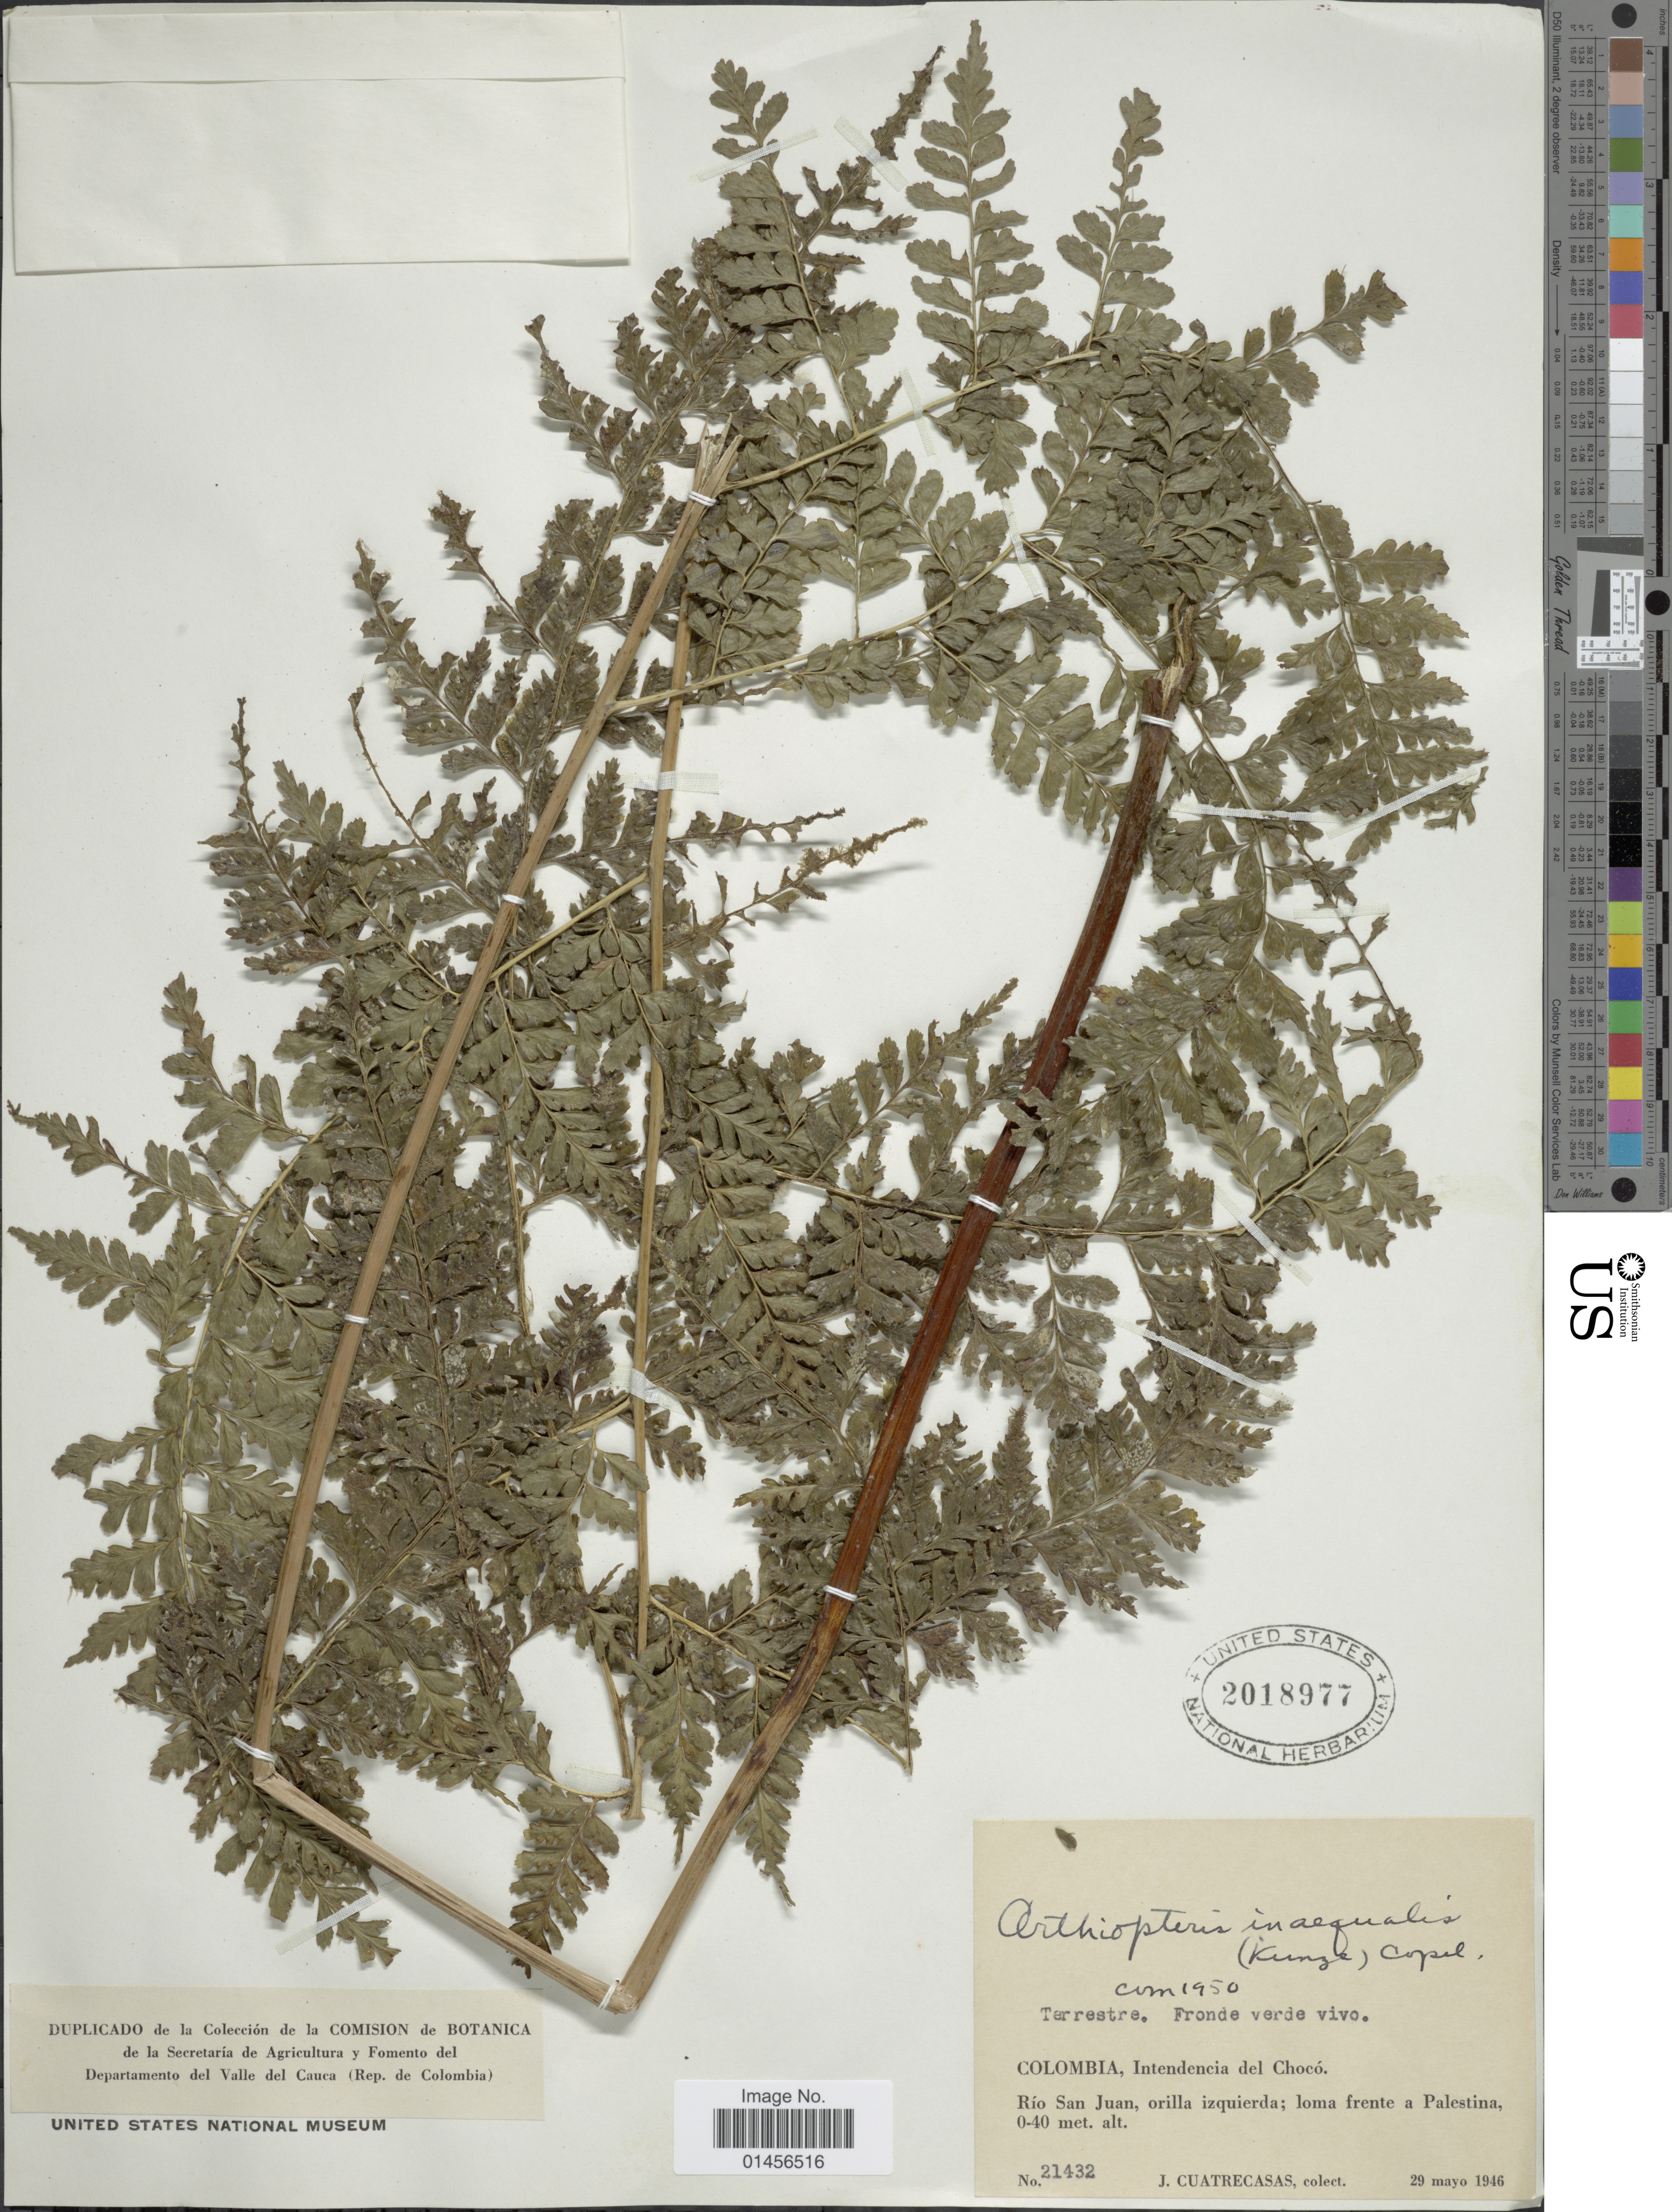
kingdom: Plantae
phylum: Tracheophyta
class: Polypodiopsida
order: Polypodiales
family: Saccolomataceae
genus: Saccoloma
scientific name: Saccoloma inaequale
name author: (Kunze) Mett.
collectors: J. Cuatrecasas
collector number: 21432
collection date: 1946-05-29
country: Colombia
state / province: Chocó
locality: Rio San Juan, orilla izquierda; loma frente a Palestina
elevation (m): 0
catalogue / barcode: US 2018977